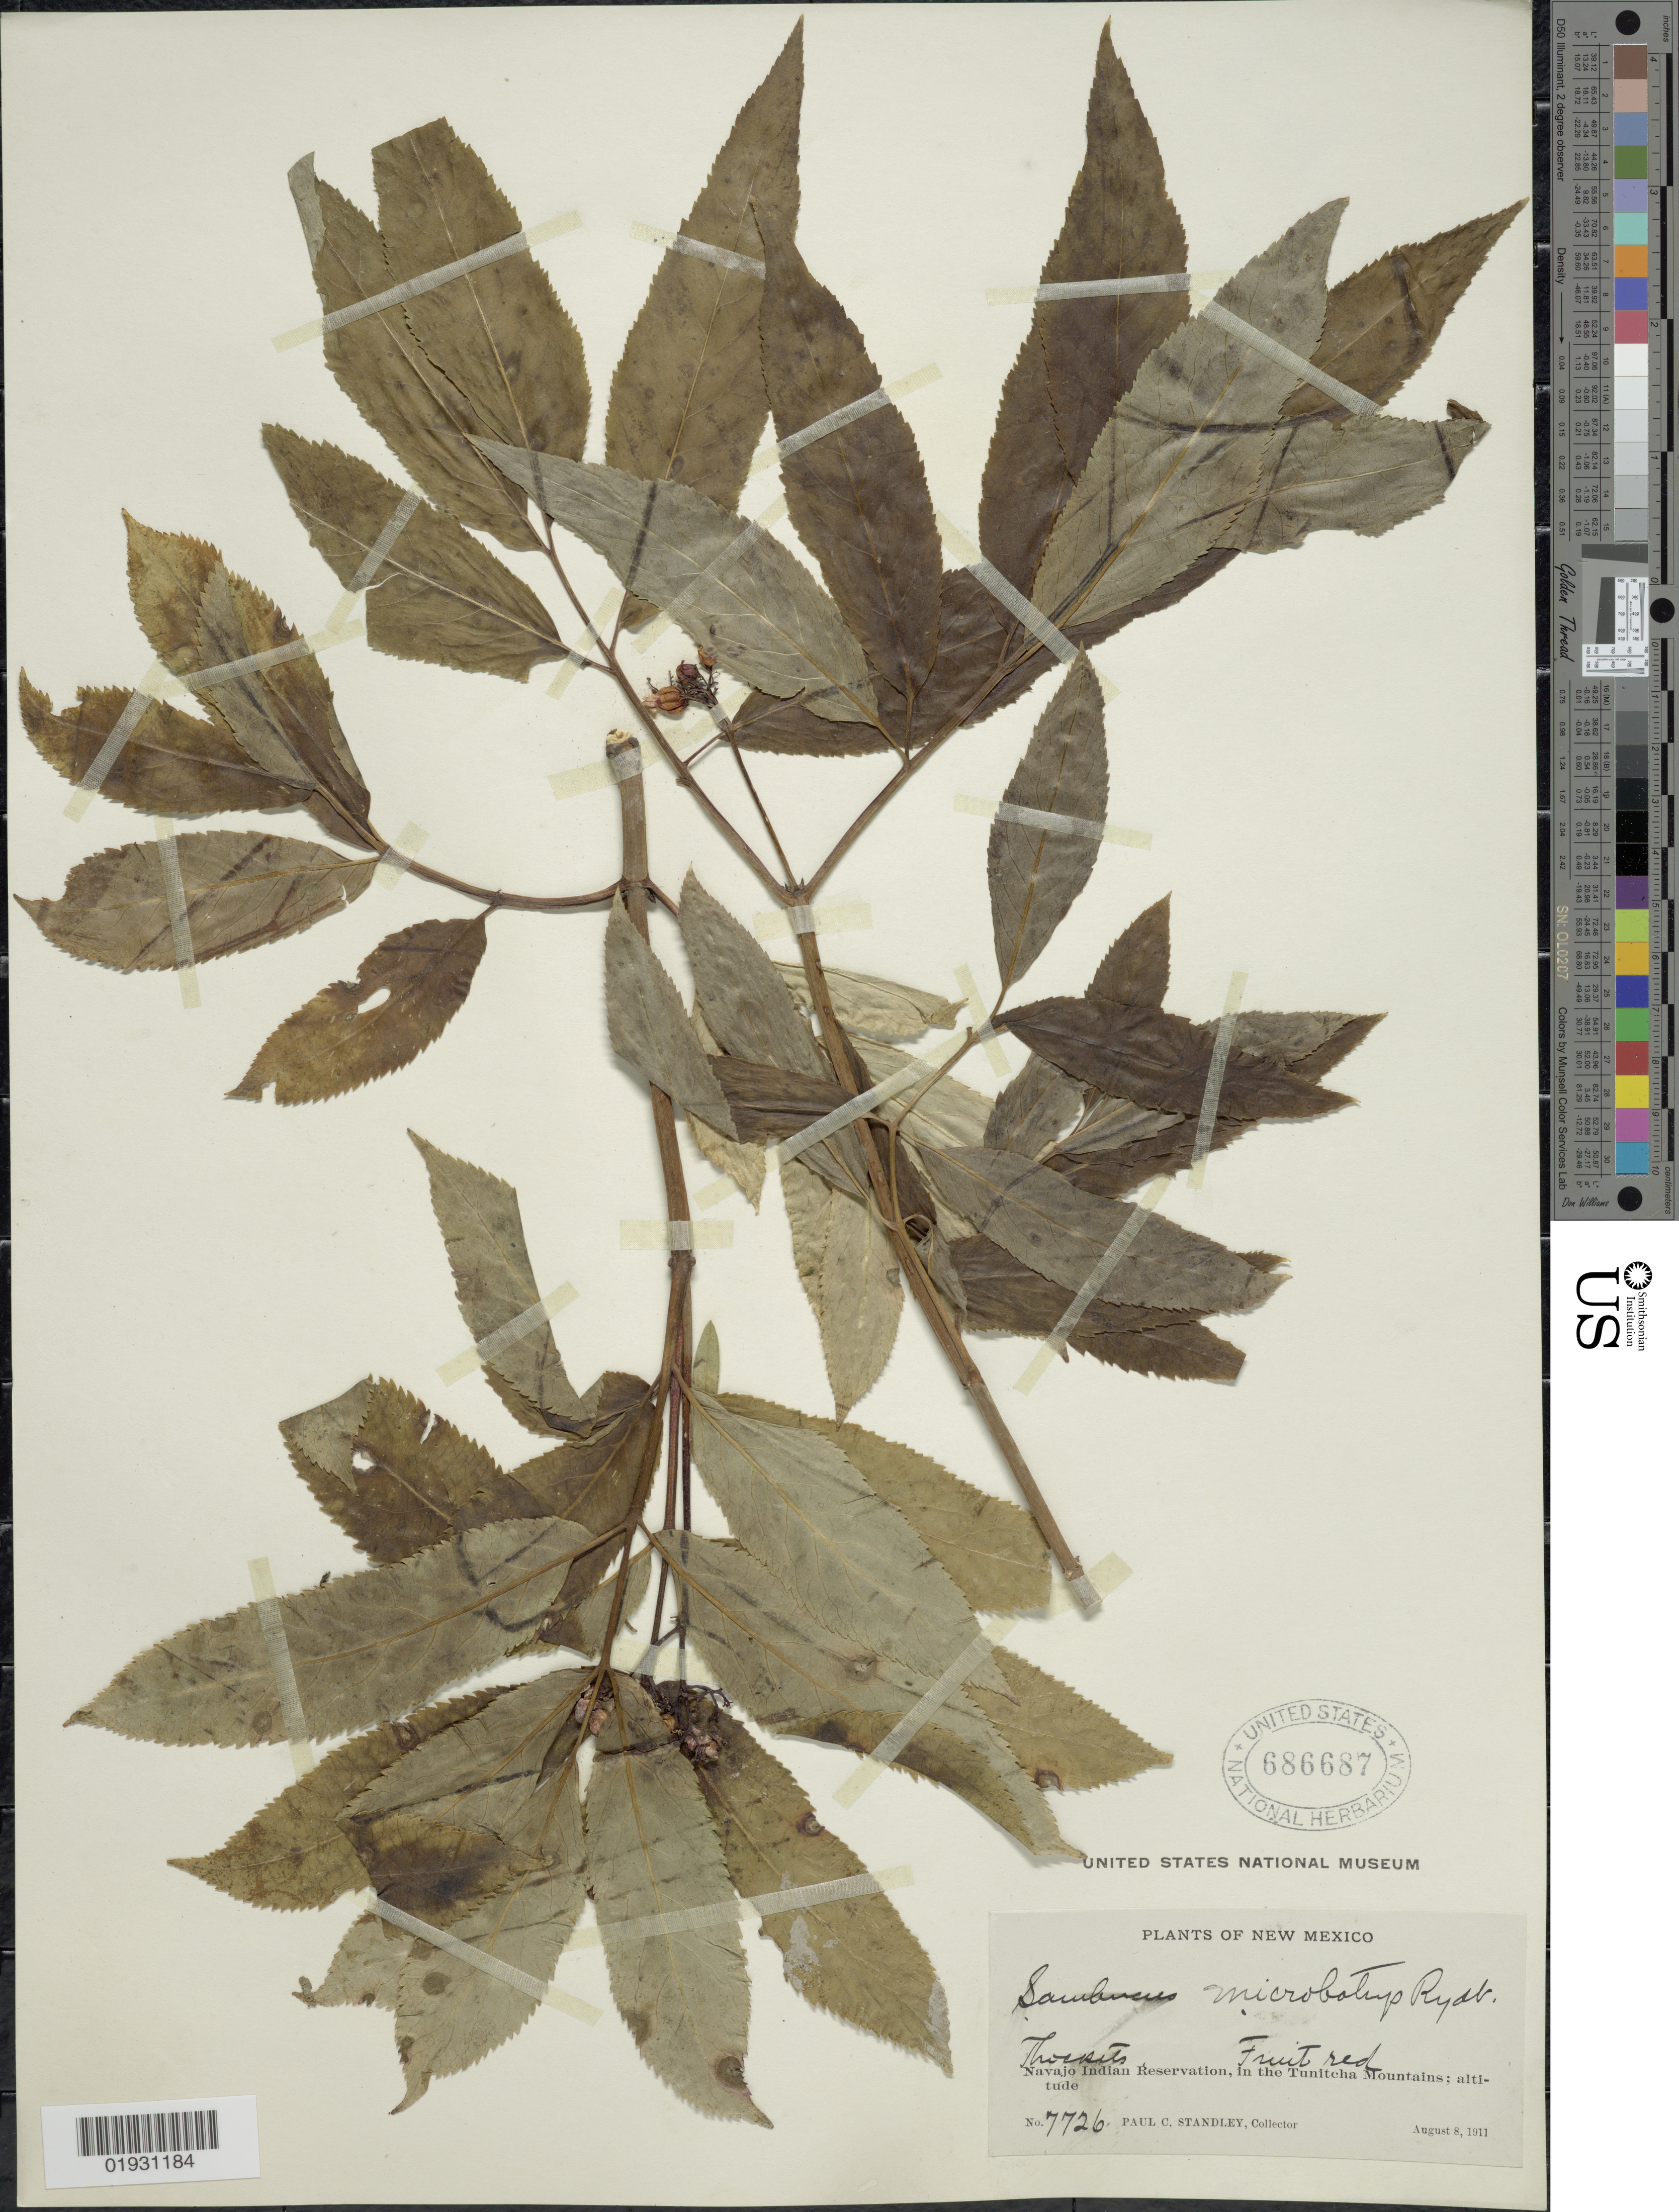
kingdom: Plantae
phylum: Tracheophyta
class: Magnoliopsida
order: Dipsacales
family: Viburnaceae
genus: Sambucus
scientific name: Sambucus microbotrys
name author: Rydb.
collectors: P. C. Standley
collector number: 7726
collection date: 1911-08-08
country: United States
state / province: New Mexico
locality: Navajo Indian Reservation, in the Tunitcha Mountains.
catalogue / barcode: US 686687